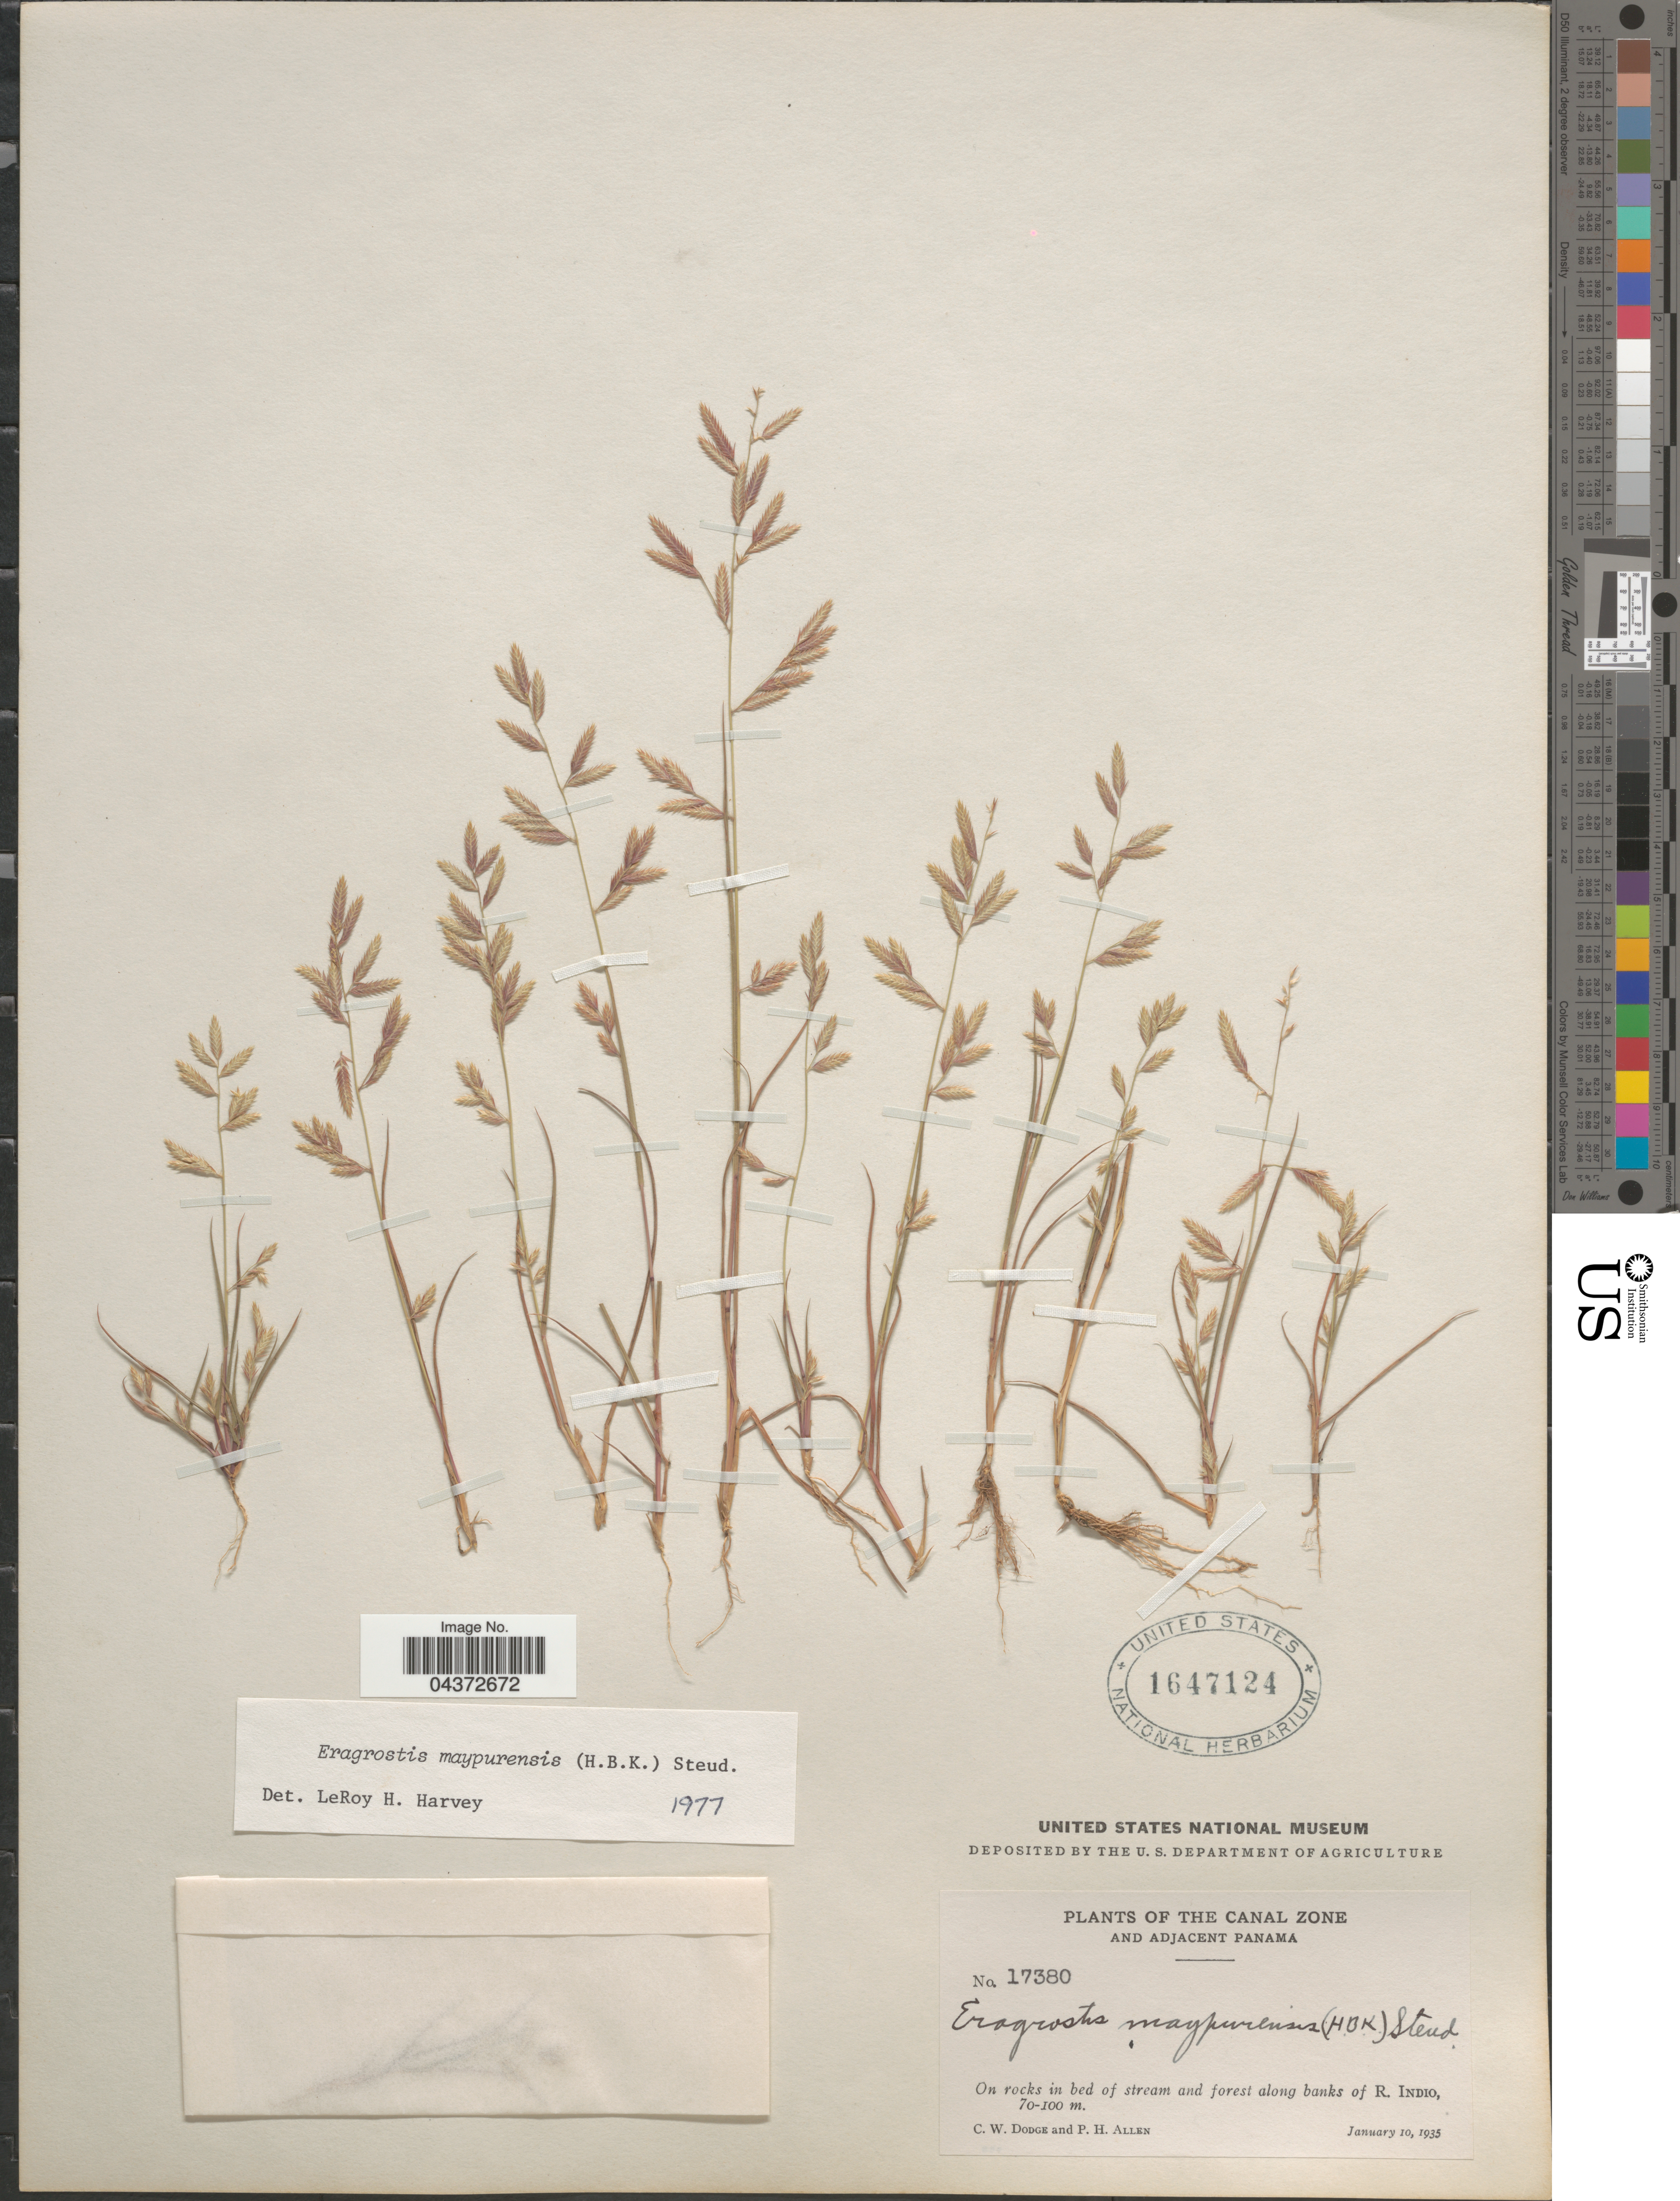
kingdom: Plantae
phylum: Tracheophyta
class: Liliopsida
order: Poales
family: Poaceae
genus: Eragrostis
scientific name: Eragrostis maypurensis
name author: (Kunth) Steud.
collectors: C. Dodge & P. H. Allen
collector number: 17380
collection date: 1935-01-10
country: Panama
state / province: Colón / Panamá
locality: Canal Zone and adjacent Panama. On rocks in bed of stream and forest along banks of R. Indio.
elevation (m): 70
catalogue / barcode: US 1647124